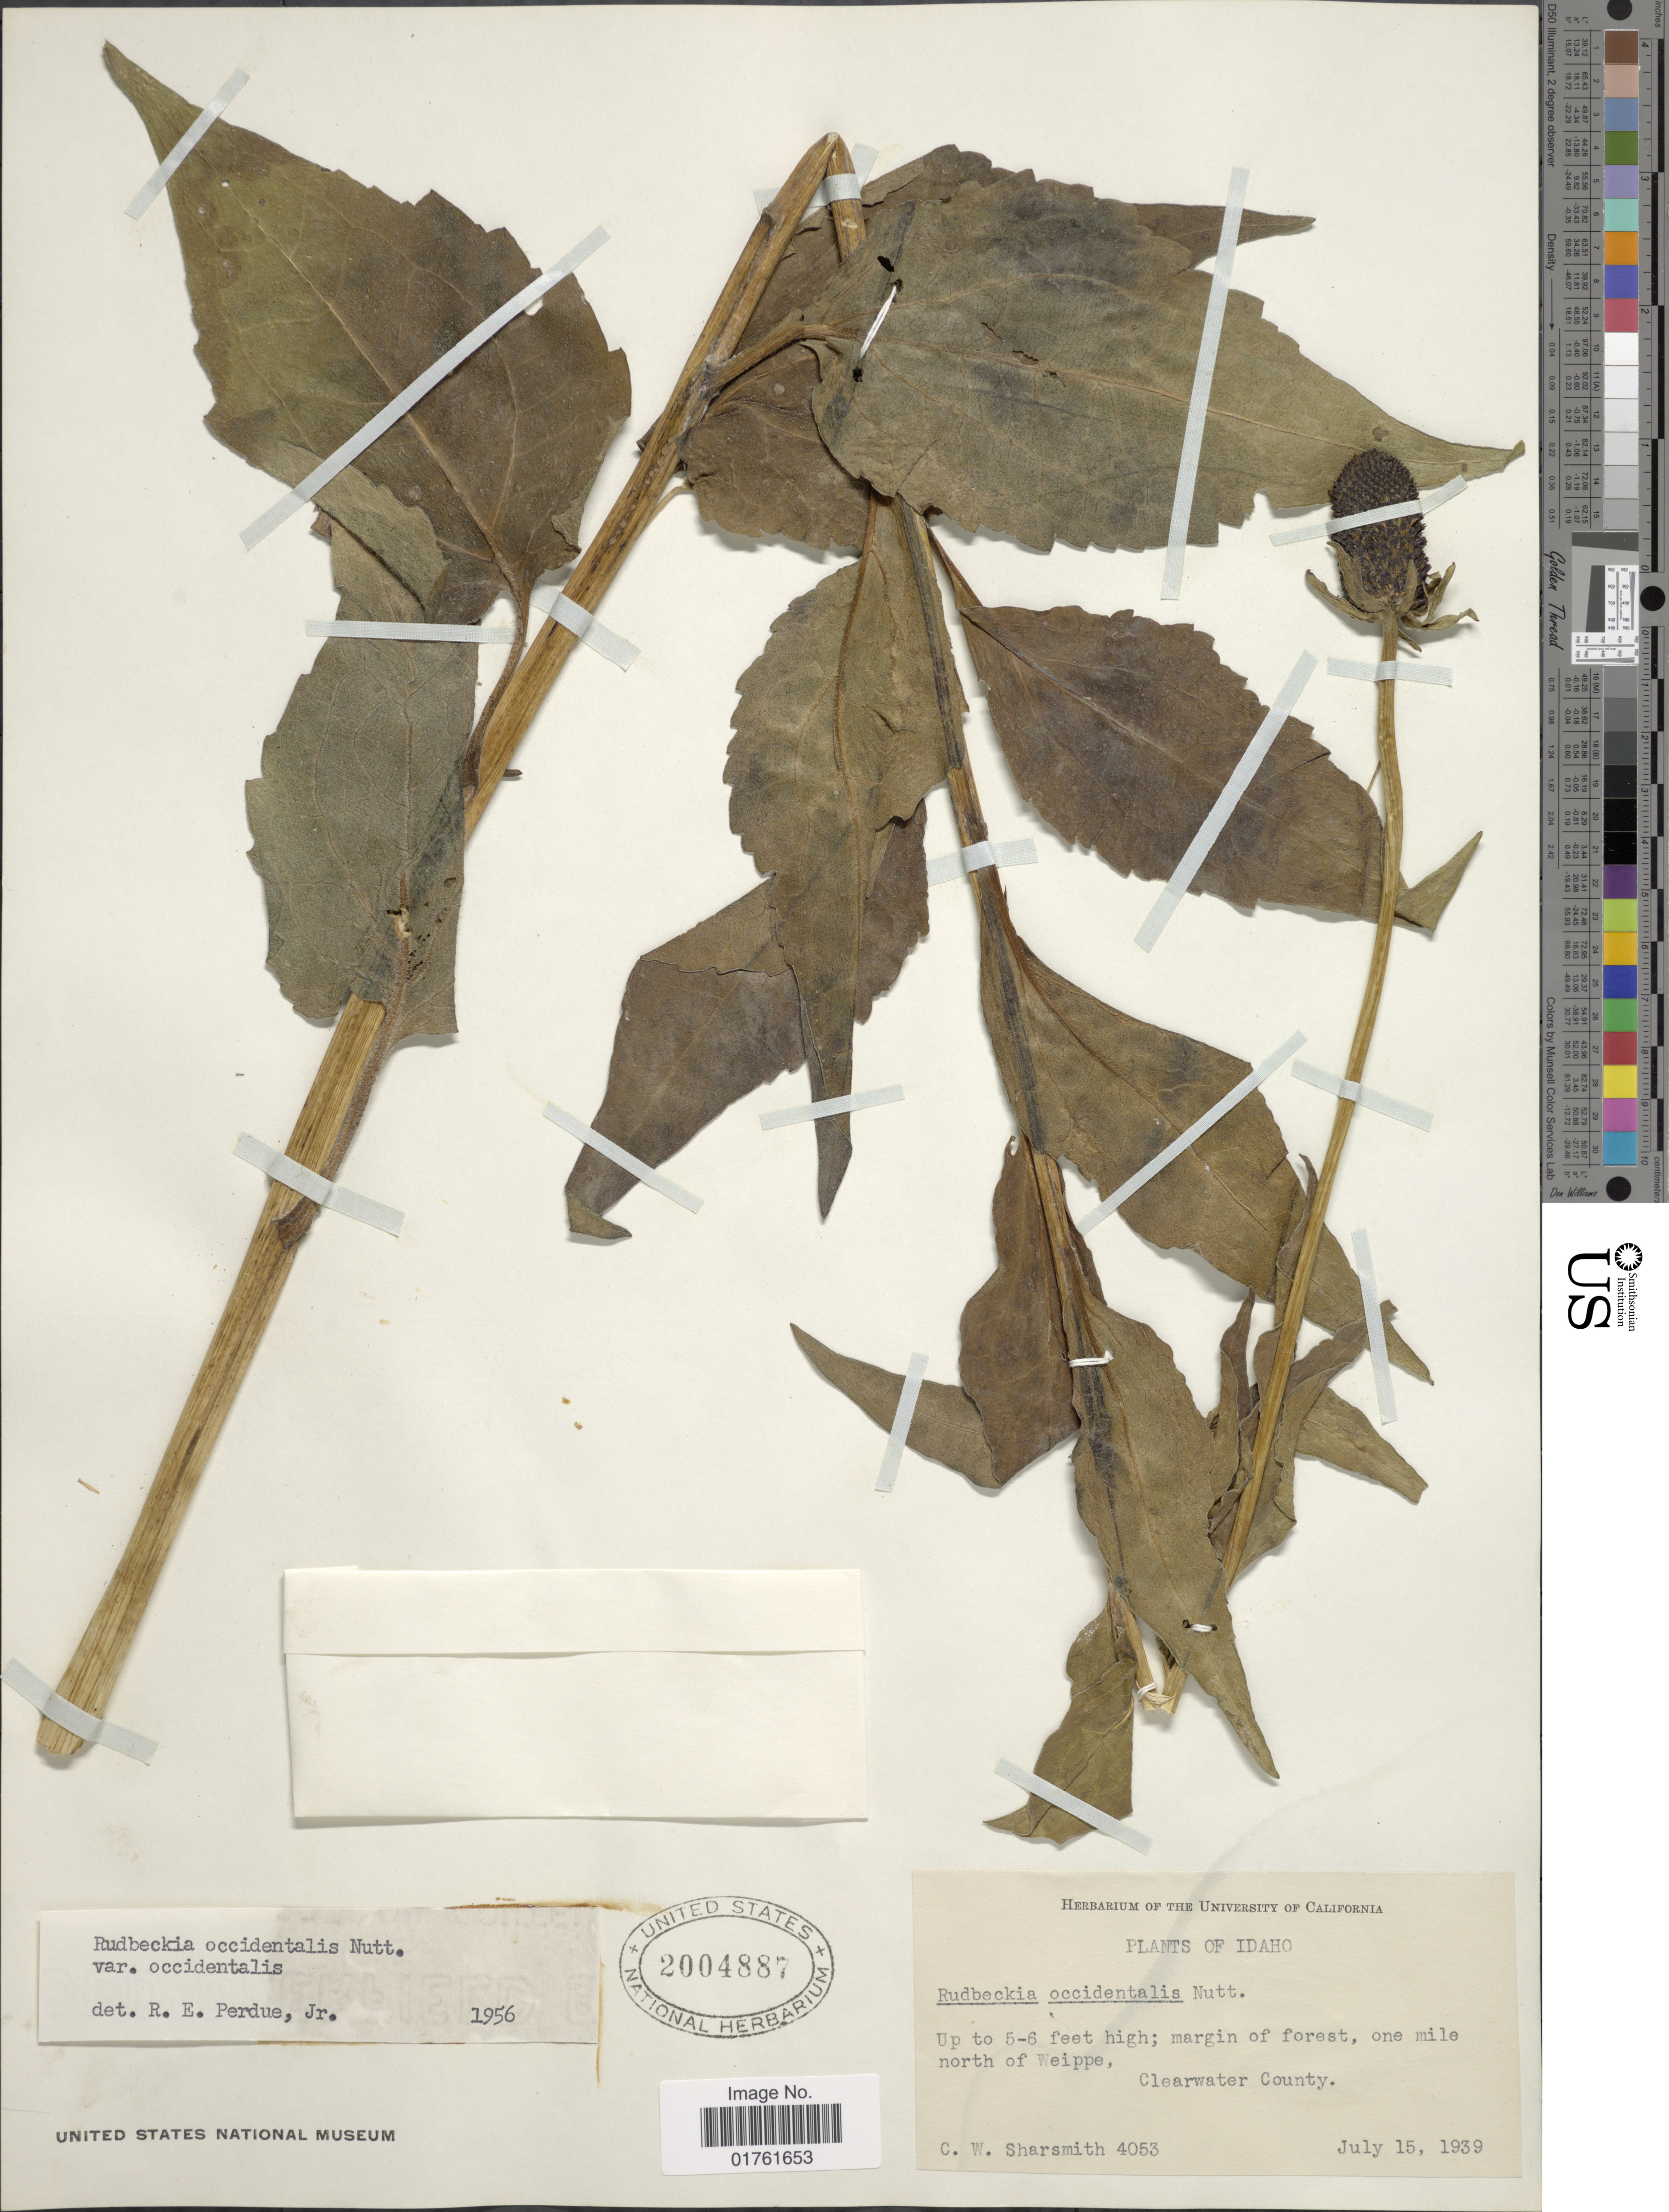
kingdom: Plantae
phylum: Tracheophyta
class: Magnoliopsida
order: Asterales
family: Asteraceae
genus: Rudbeckia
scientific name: Rudbeckia occidentalis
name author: Nutt.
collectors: C. Sharsmith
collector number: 4035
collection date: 1939-07-15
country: United States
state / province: Idaho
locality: Margin of forest, one mile north of Weippe, Clearwater County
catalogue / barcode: US 2004887